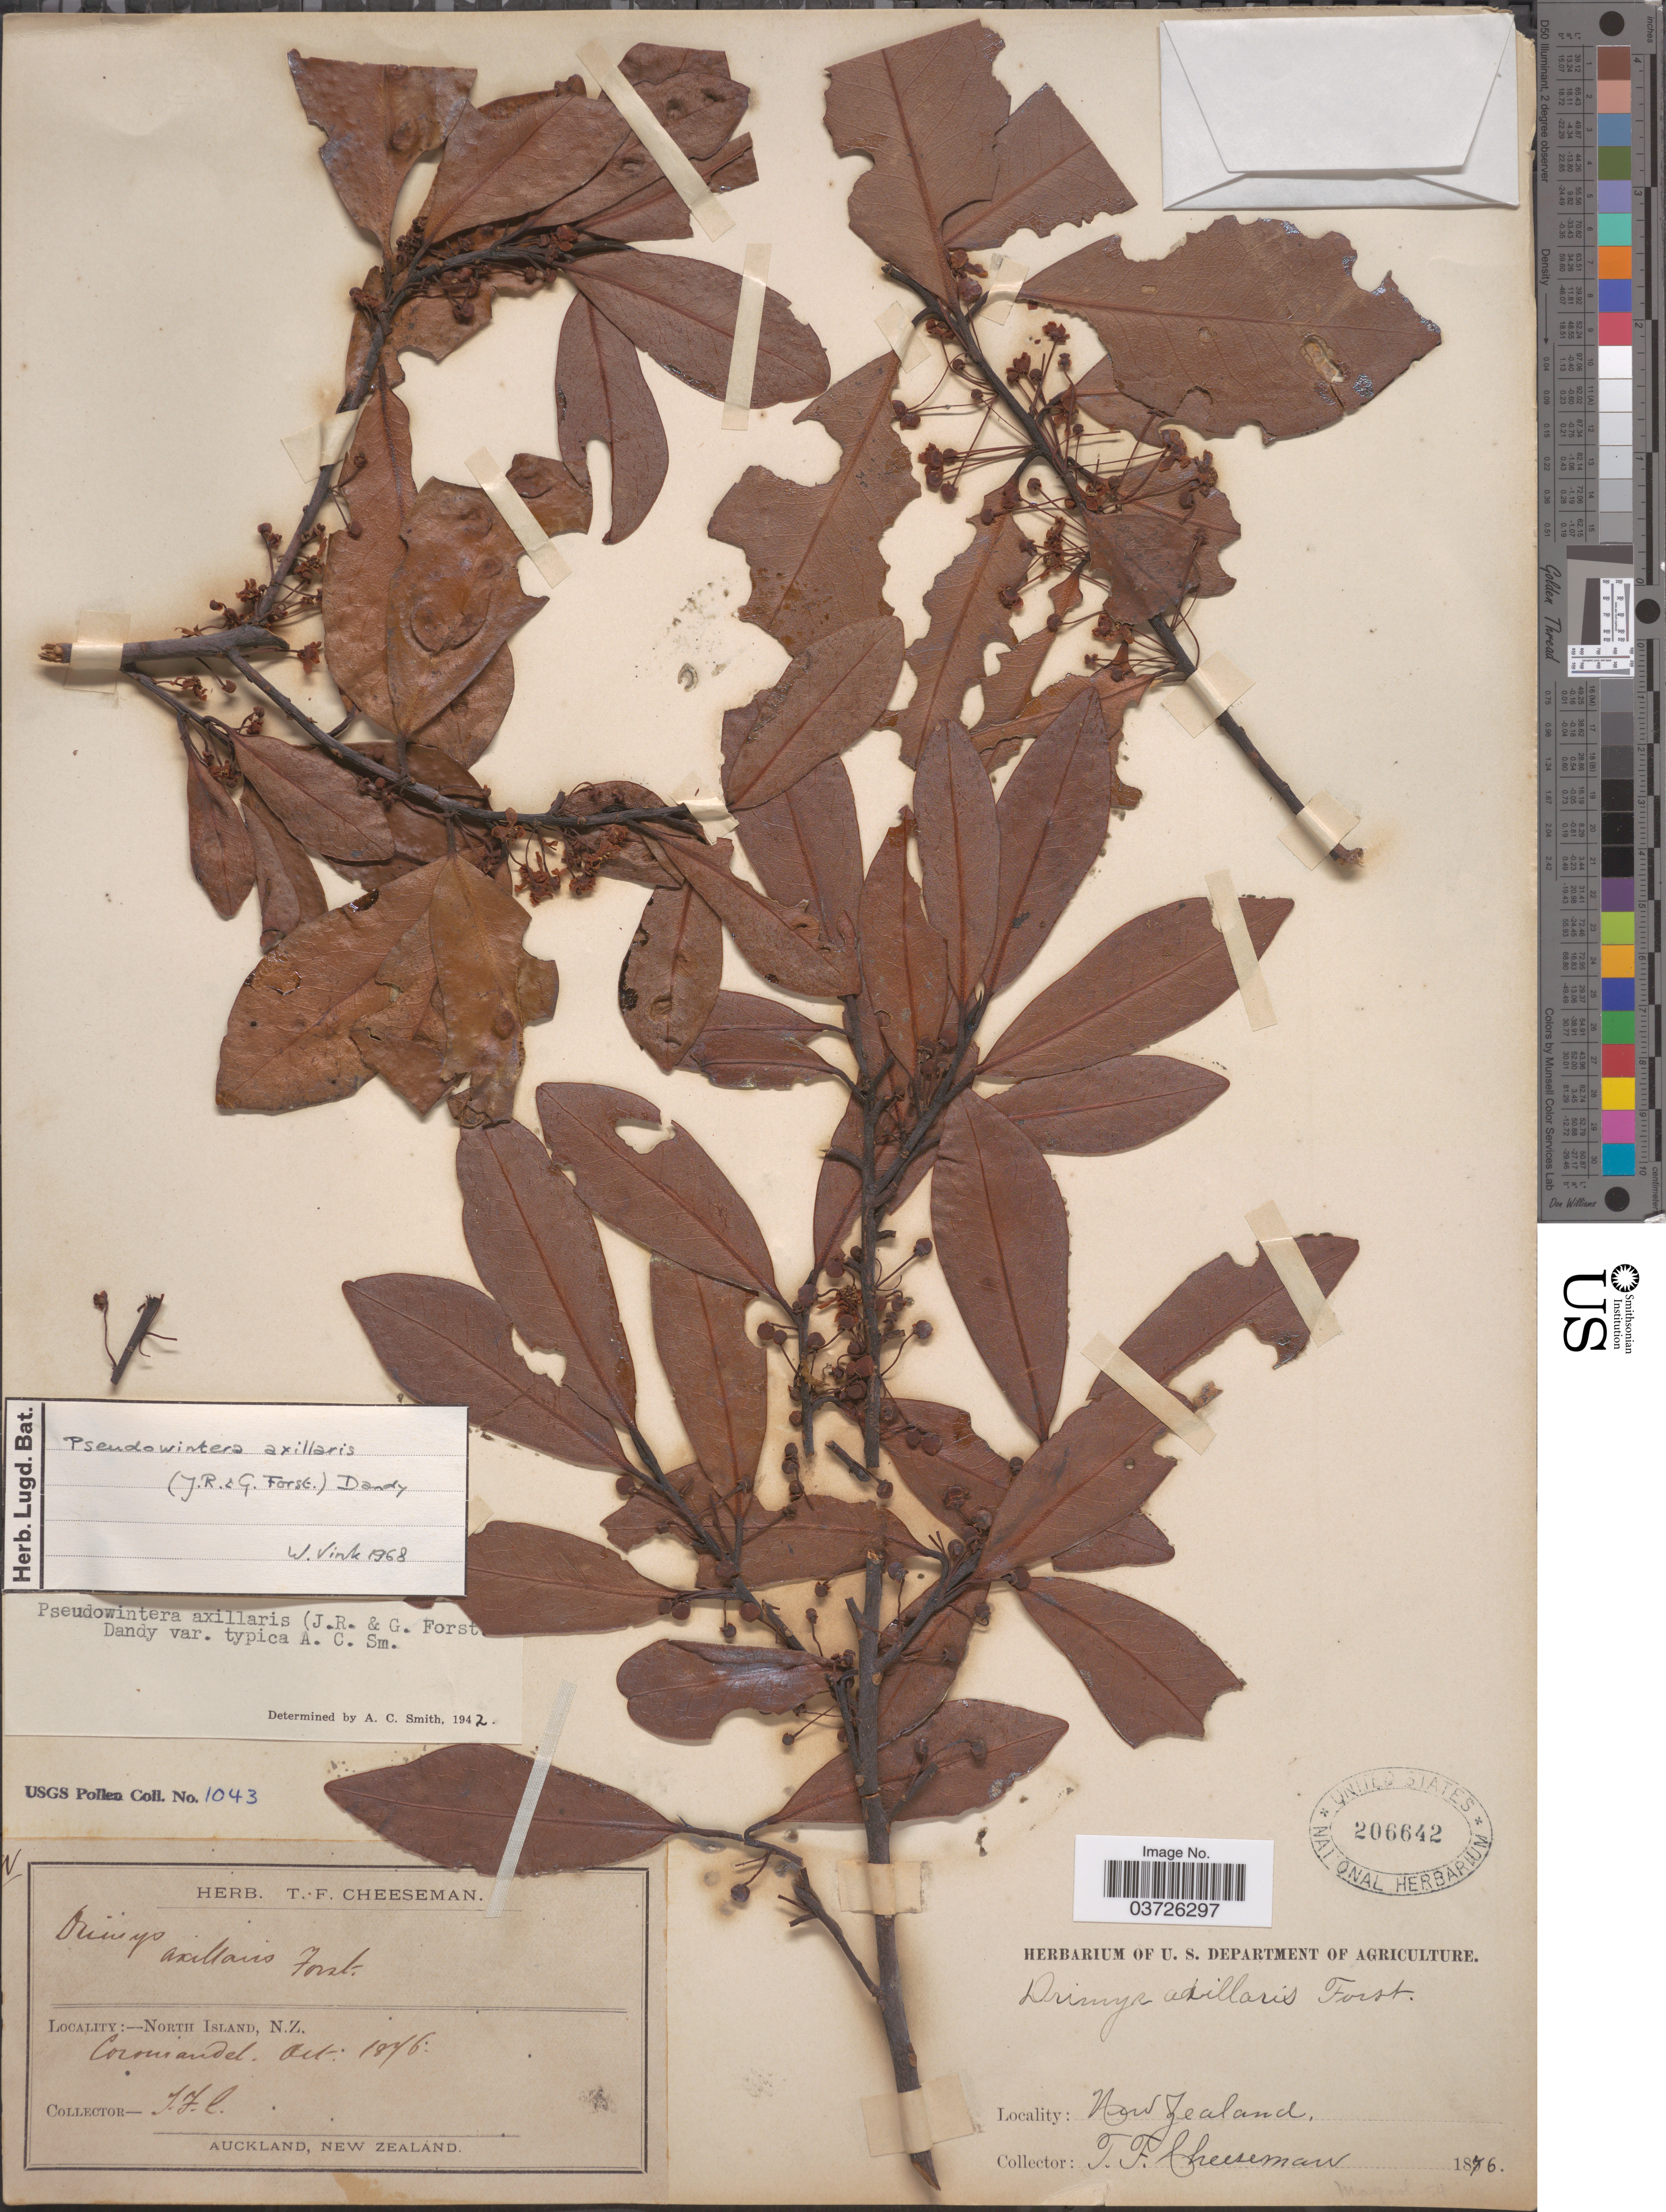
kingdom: Plantae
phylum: Tracheophyta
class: Magnoliopsida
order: Canellales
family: Winteraceae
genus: Pseudowintera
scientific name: Pseudowintera axillaris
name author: (J.R. Forst. & G. Forst.) Dandy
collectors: T. F. Cheeseman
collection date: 1876-10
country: New Zealand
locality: North Island. Coromandel.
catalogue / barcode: US 206642